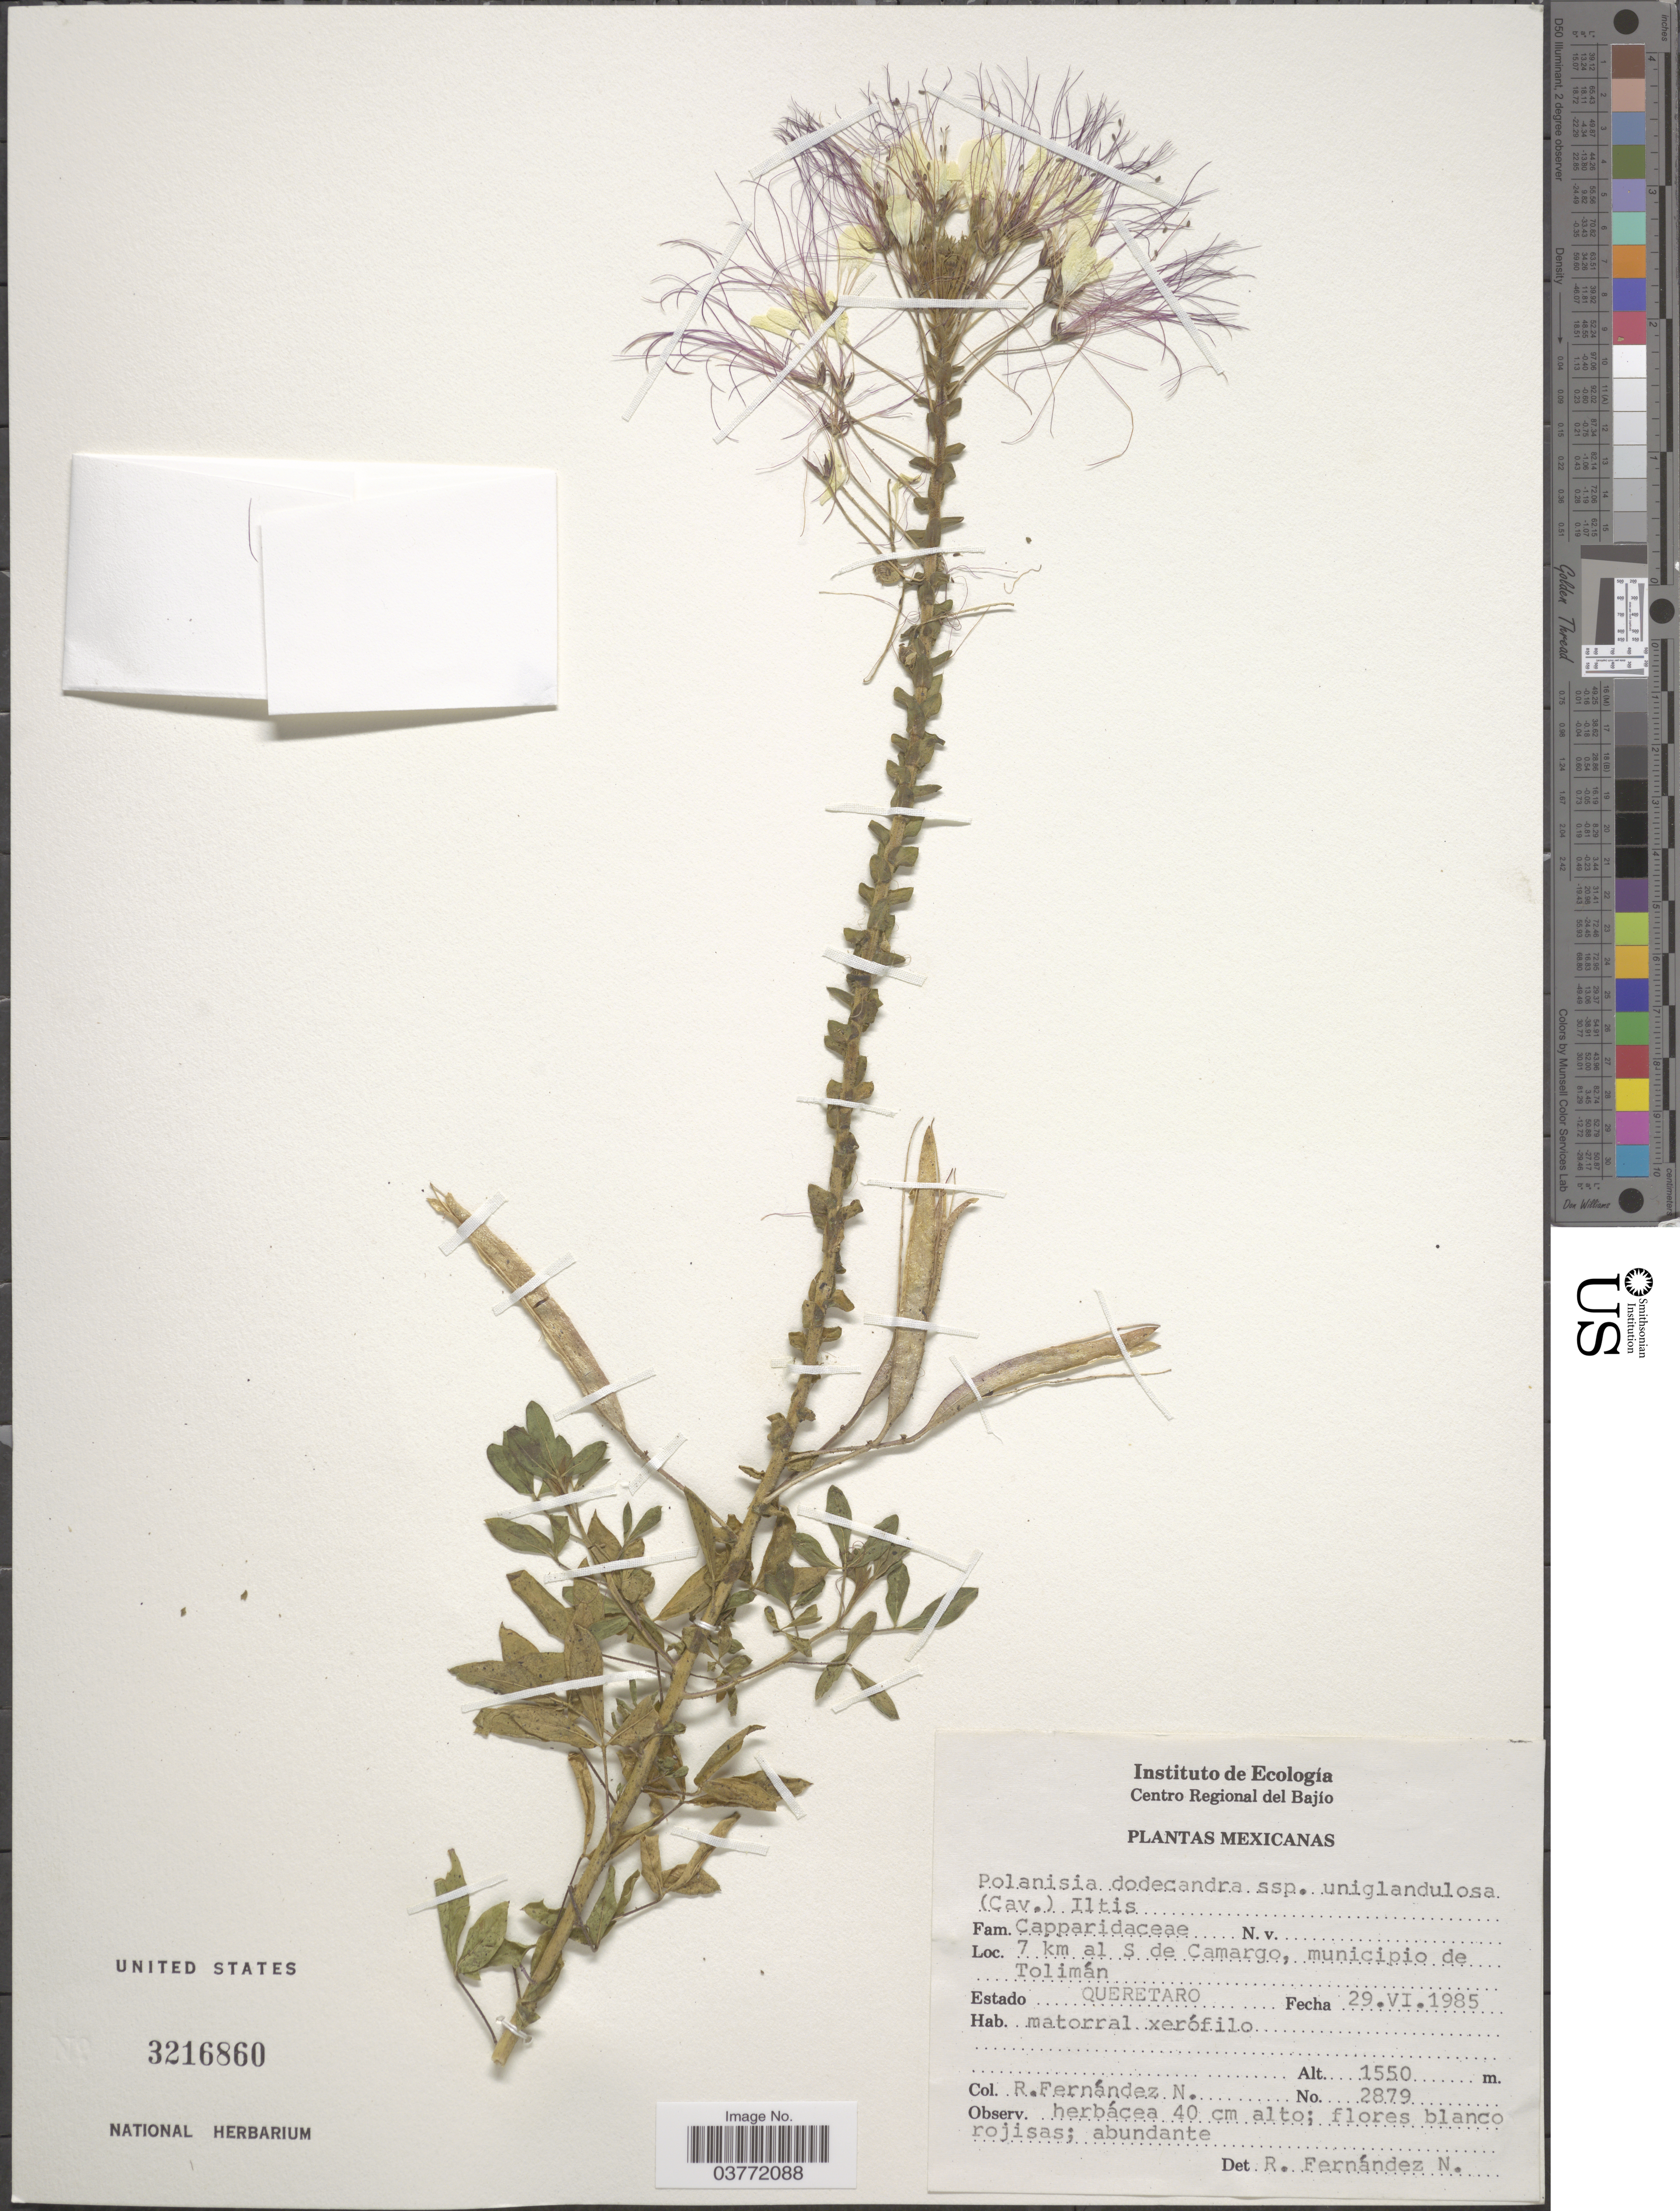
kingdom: Plantae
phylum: Tracheophyta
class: Magnoliopsida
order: Brassicales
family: Cleomaceae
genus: Polanisia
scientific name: Polanisia uniglandulosa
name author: (Cav.) DC.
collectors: R. Fernández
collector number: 2879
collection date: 1985-06-29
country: Mexico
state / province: Querétaro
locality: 7 km al S de Camargo, municipio de Tolimán.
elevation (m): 1550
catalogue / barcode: US 3216860